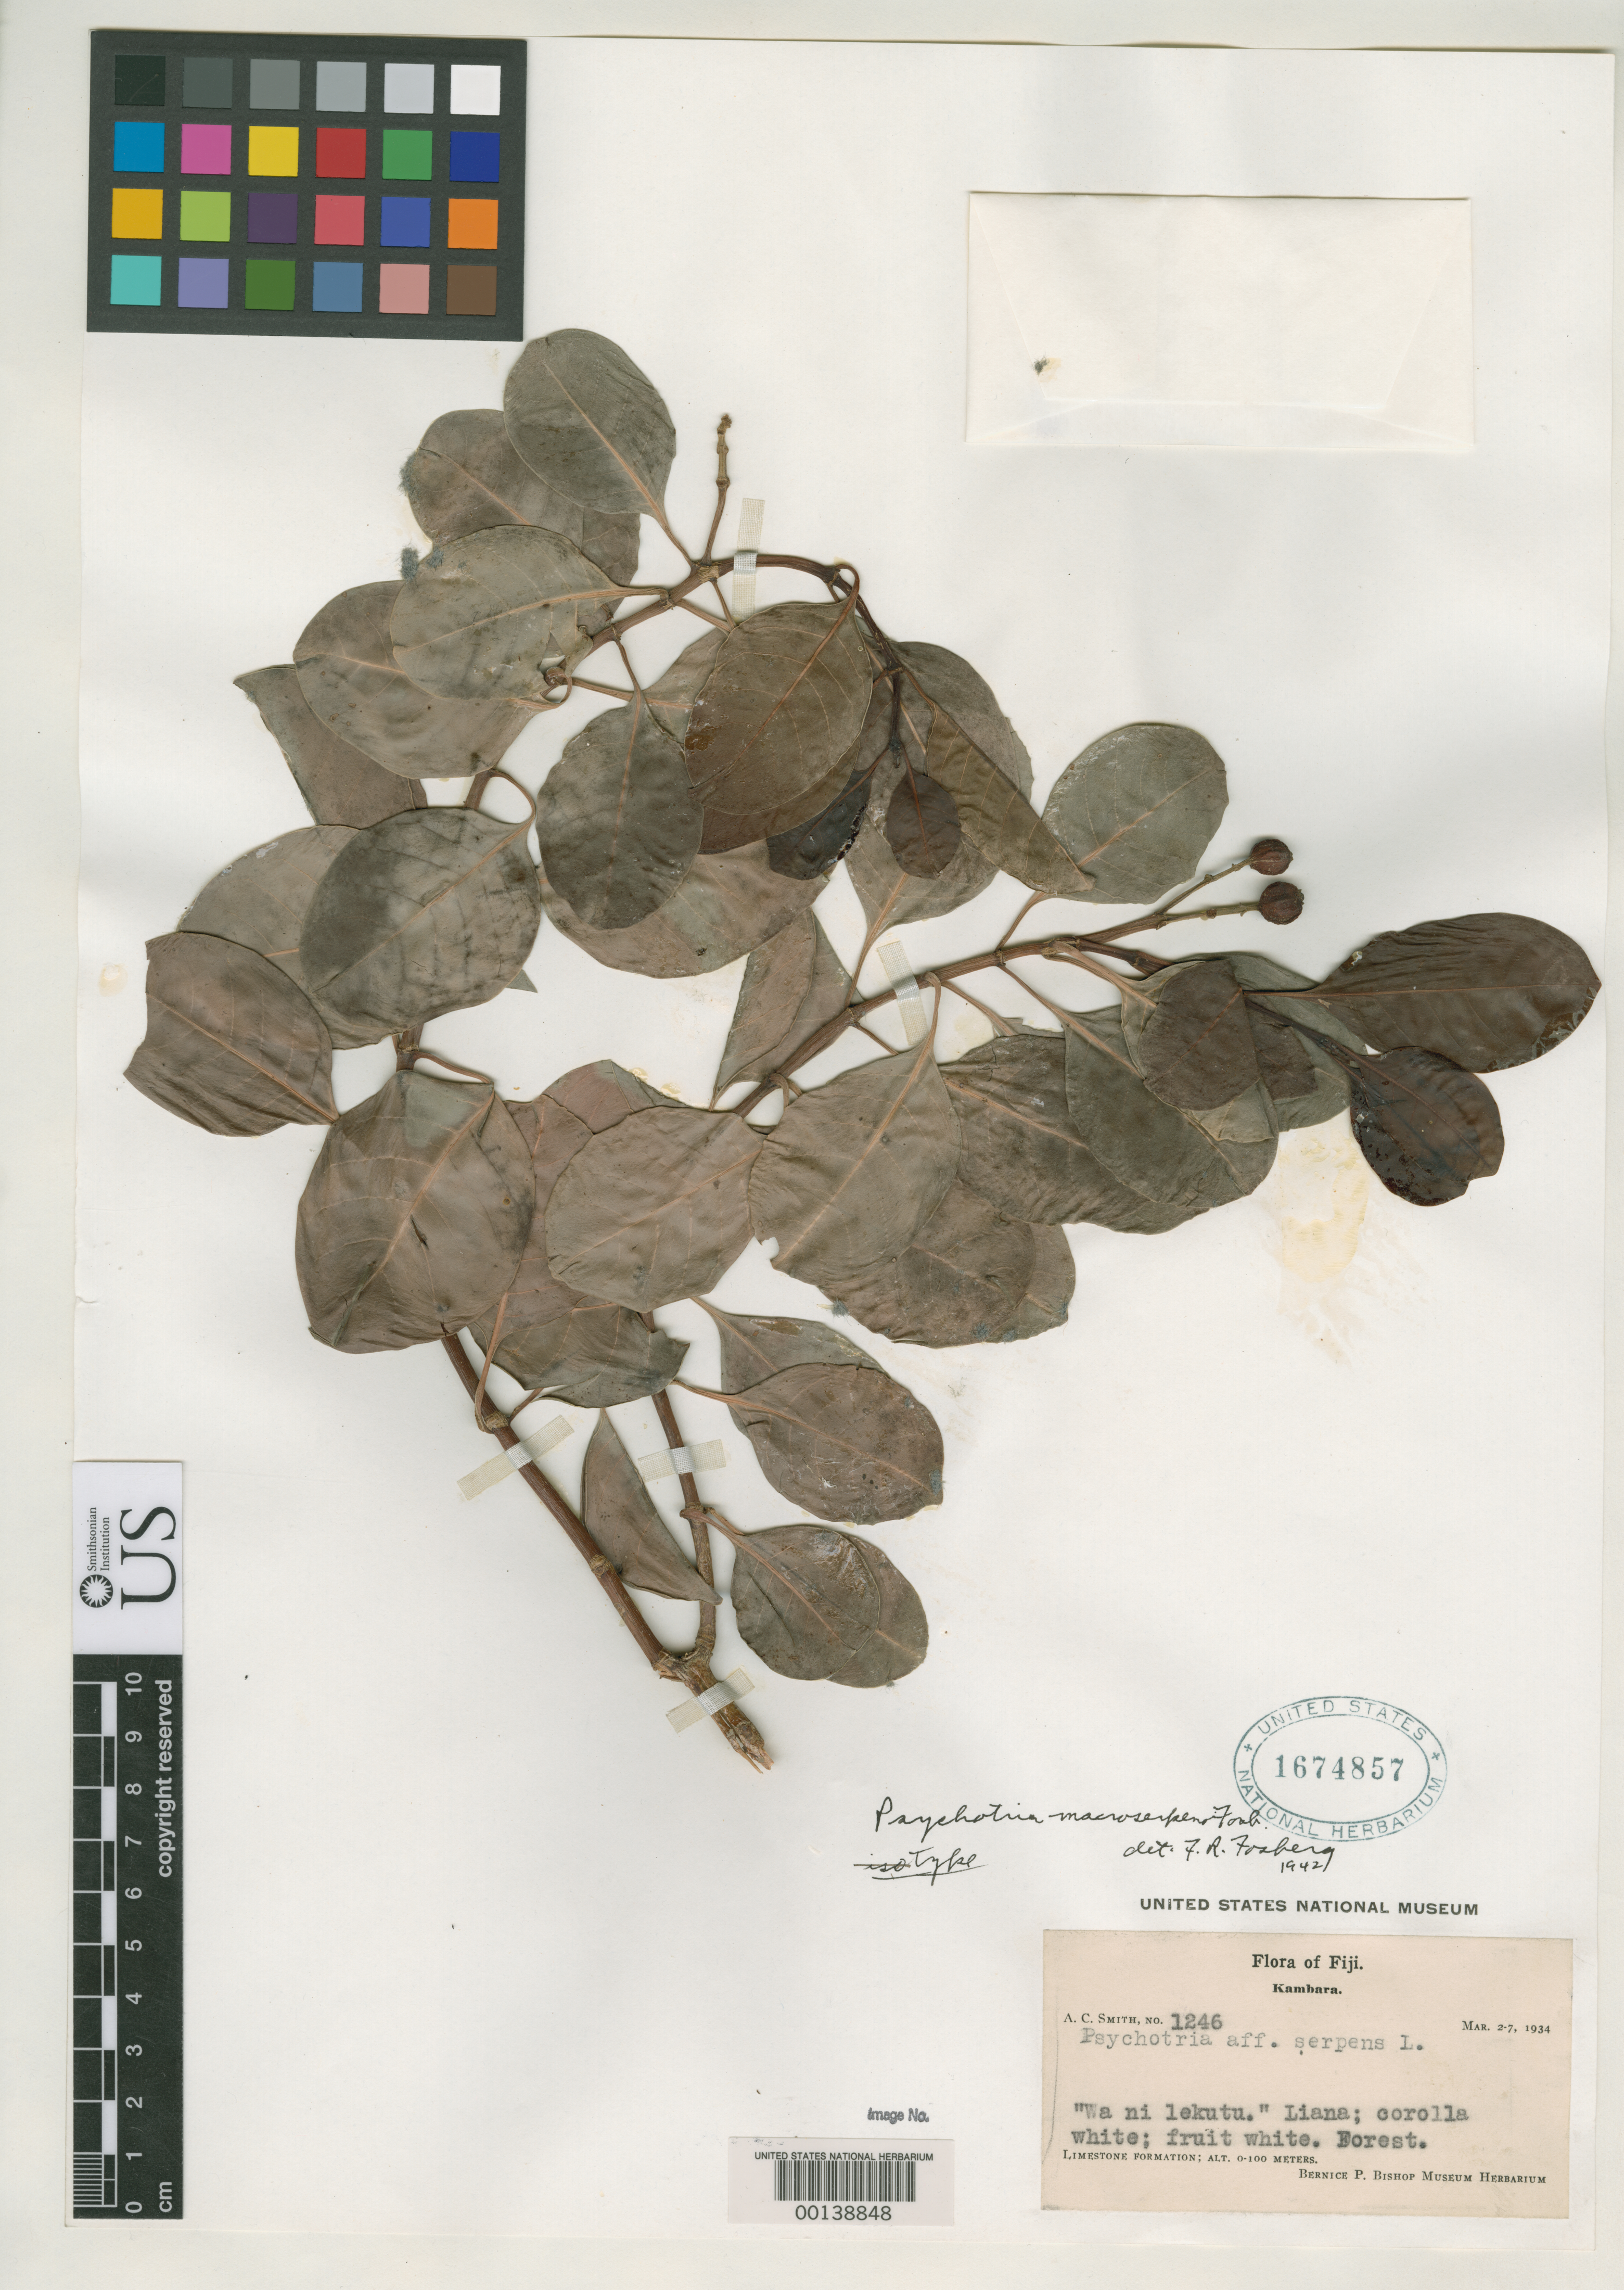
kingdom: Plantae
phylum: Tracheophyta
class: Magnoliopsida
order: Gentianales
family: Rubiaceae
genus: Psychotria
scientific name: Psychotria macroserpens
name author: Fosberg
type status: Isotype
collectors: A. C. Smith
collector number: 1246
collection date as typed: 02 Mar 1934 to 07 Mar 1934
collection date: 1934-03-02/1934-03-07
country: Fiji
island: Kabara [Kambara]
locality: Kambara.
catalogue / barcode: US 1674857